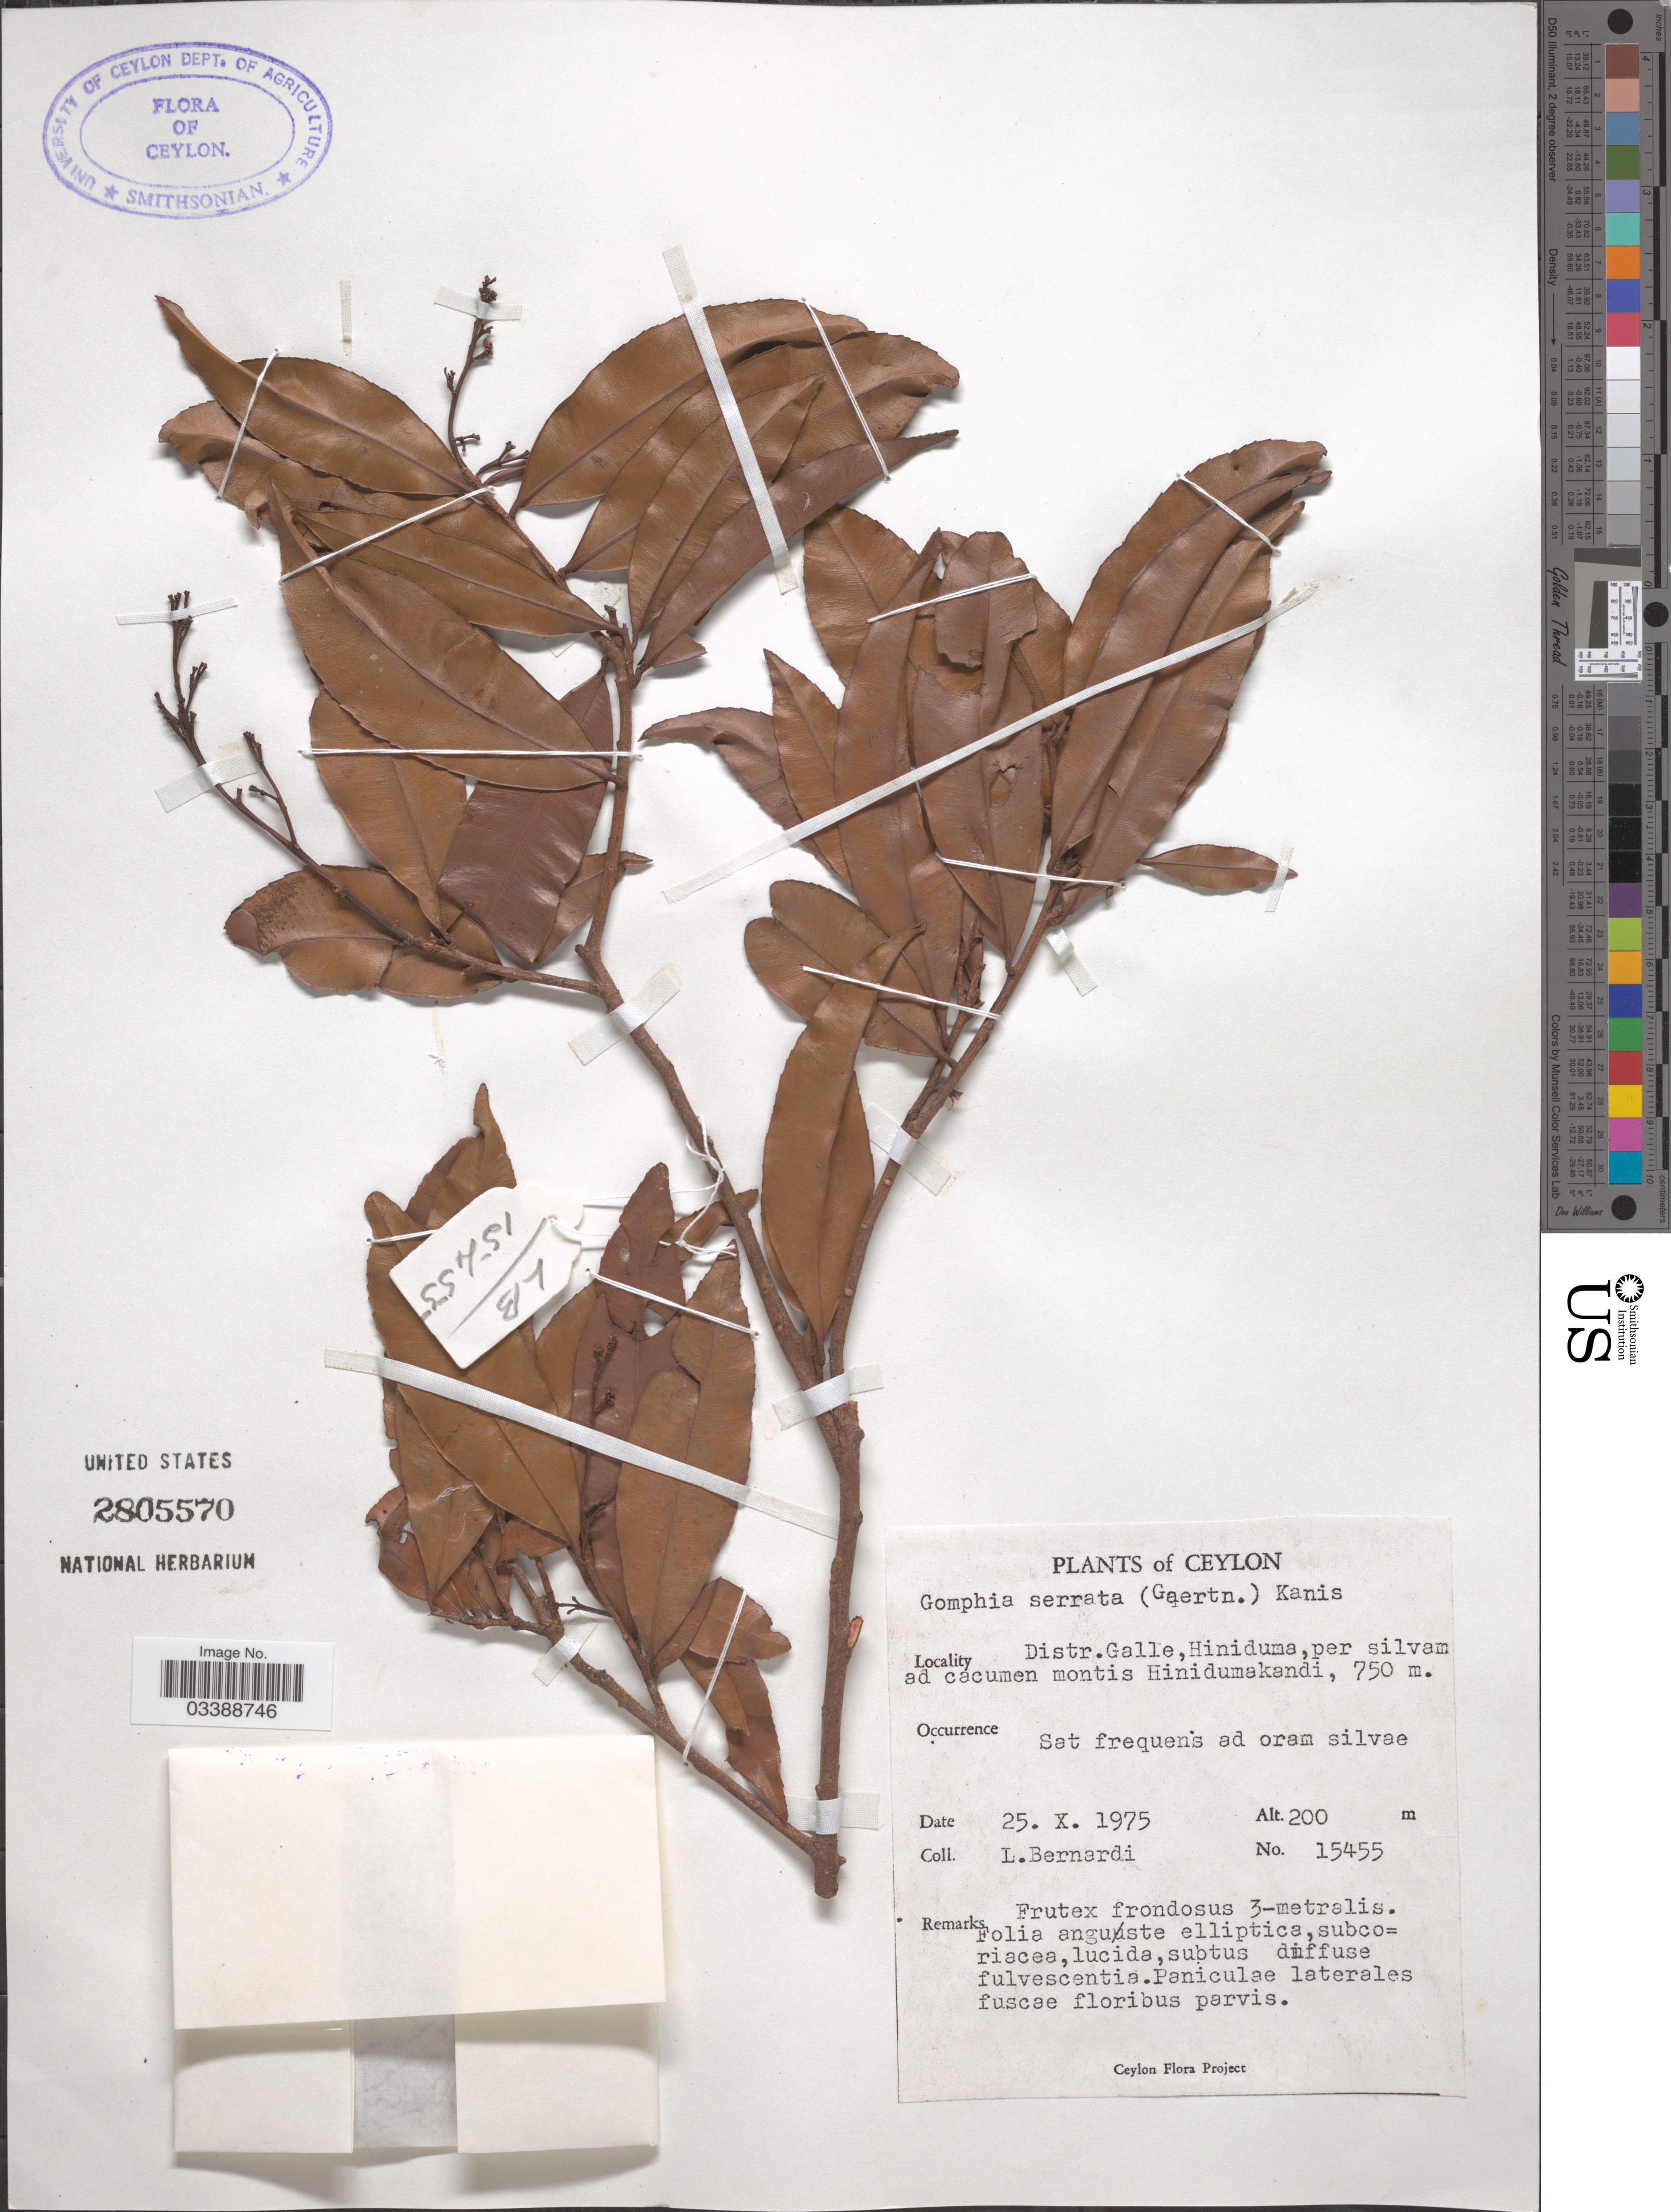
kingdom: Plantae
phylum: Tracheophyta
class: Magnoliopsida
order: Malpighiales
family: Ochnaceae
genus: Campylospermum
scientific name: Campylospermum serratum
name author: (Gaertn.) Bittrich & M.C.E. Amaral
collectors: L. Bernardi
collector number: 15455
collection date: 1975-10-25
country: Sri Lanka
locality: Ceylon. Distr. Galle, Hiniduma, per silvam ad cacumen montis Hinidumakandi, 750 m.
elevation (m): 200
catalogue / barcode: US 2805570